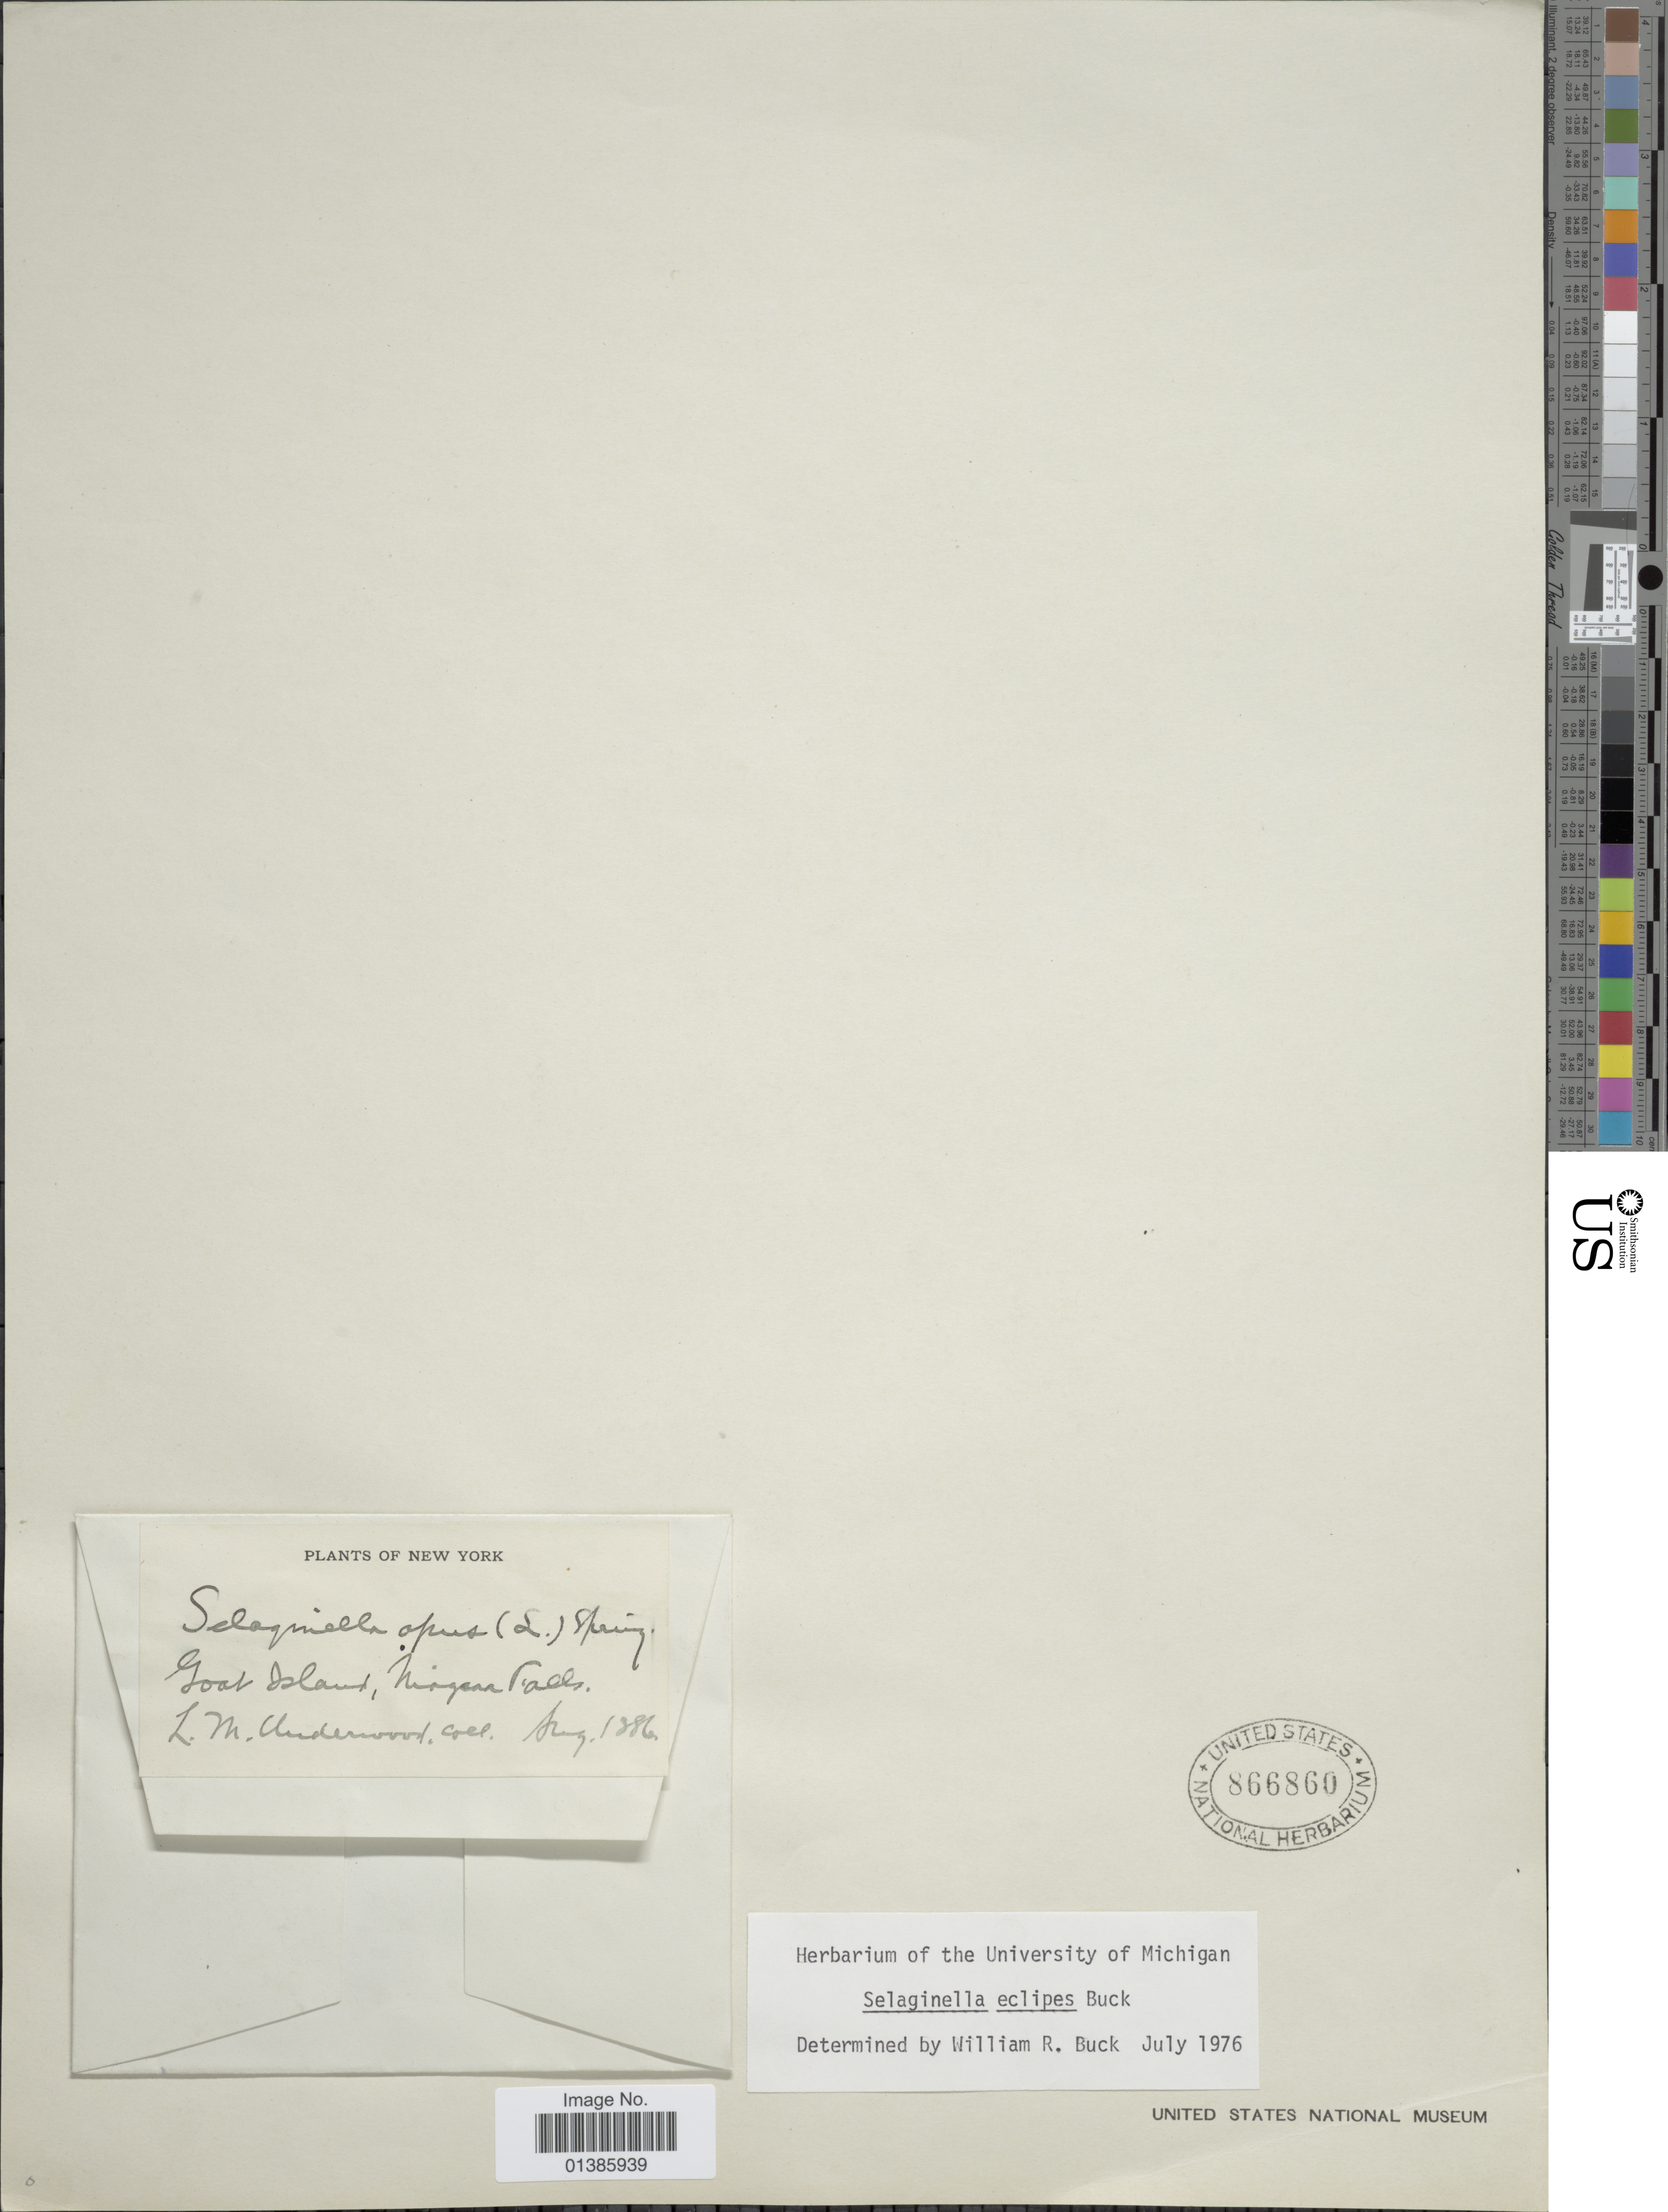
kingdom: Plantae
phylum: Tracheophyta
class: Lycopodiopsida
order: Selaginellales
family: Selaginellaceae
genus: Selaginella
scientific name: Selaginella eclipes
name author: W.R. Buck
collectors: L. M. Underwood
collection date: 1886-08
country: United States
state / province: New York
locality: Goat Island, Niagra Falls.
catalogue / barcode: US 866860